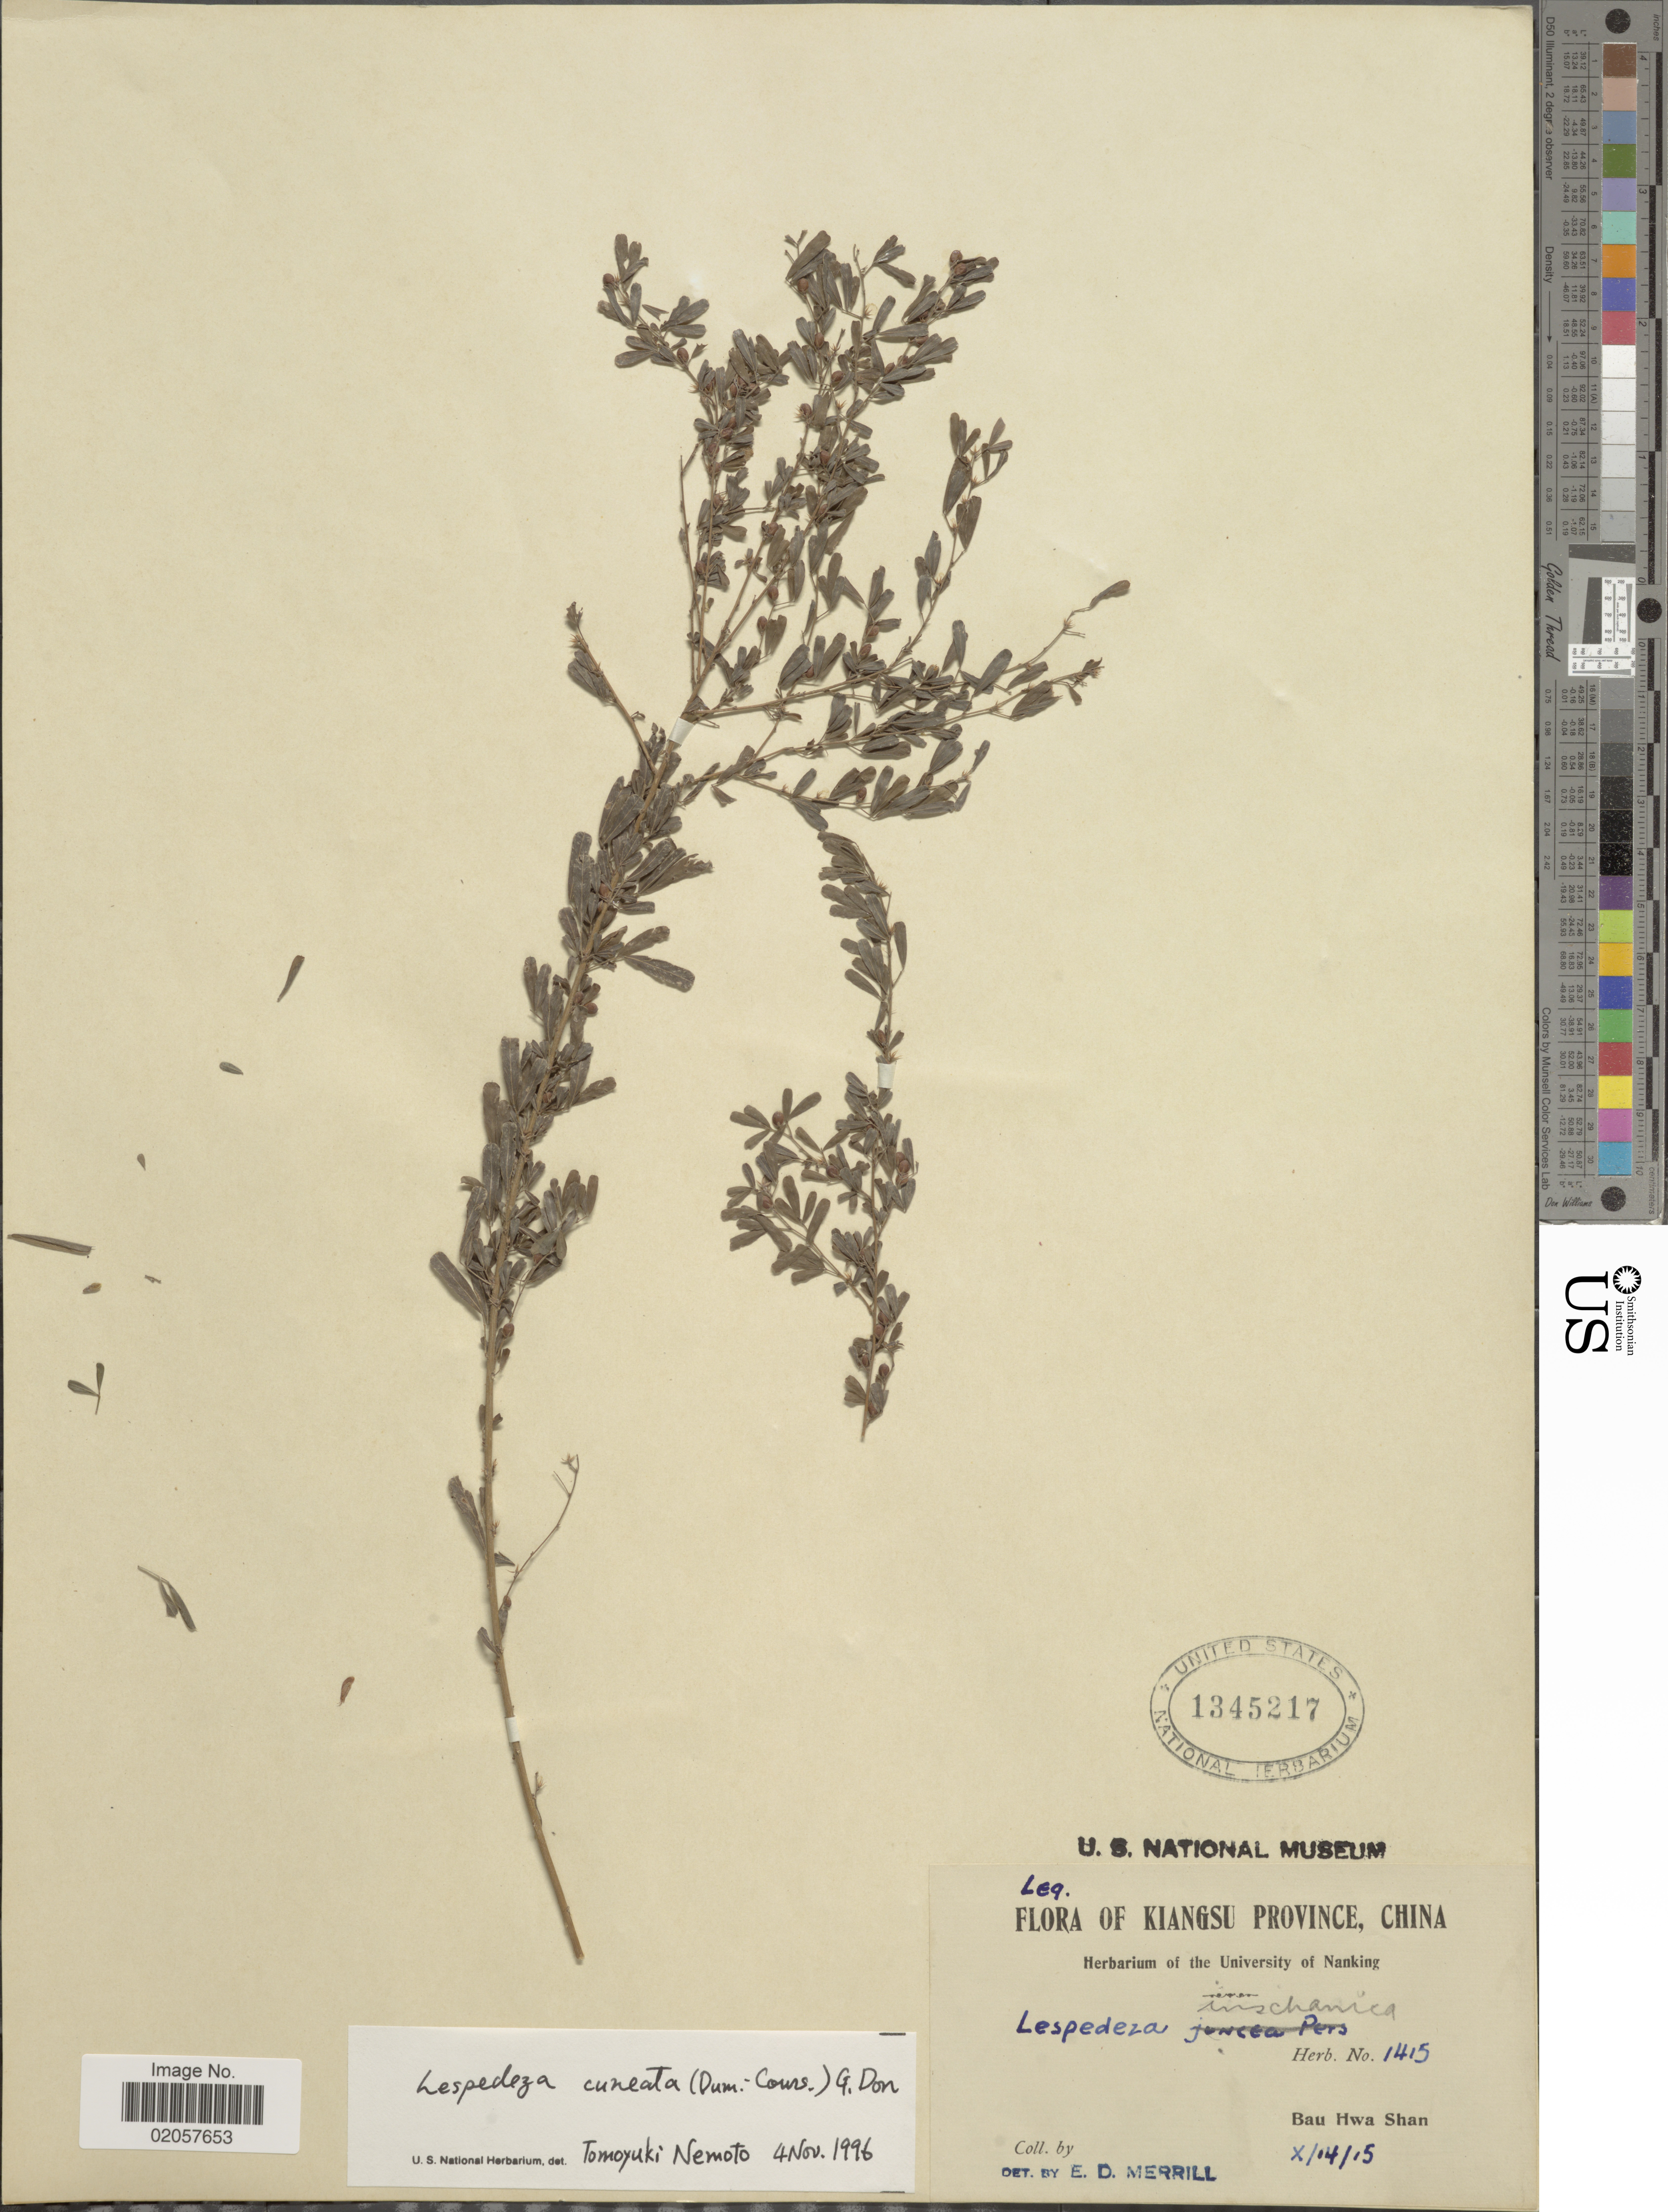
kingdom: Plantae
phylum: Tracheophyta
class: Magnoliopsida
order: Fabales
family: Fabaceae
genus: Lespedeza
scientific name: Lespedeza cuneata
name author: (Dum. Cours.) G. Don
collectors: E. D. Merrill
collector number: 1415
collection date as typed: Transcribed d/m/y: 14/10/15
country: China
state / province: Jiangsu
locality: Kiangsu, Bau Hwa Shan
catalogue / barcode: US 1345217